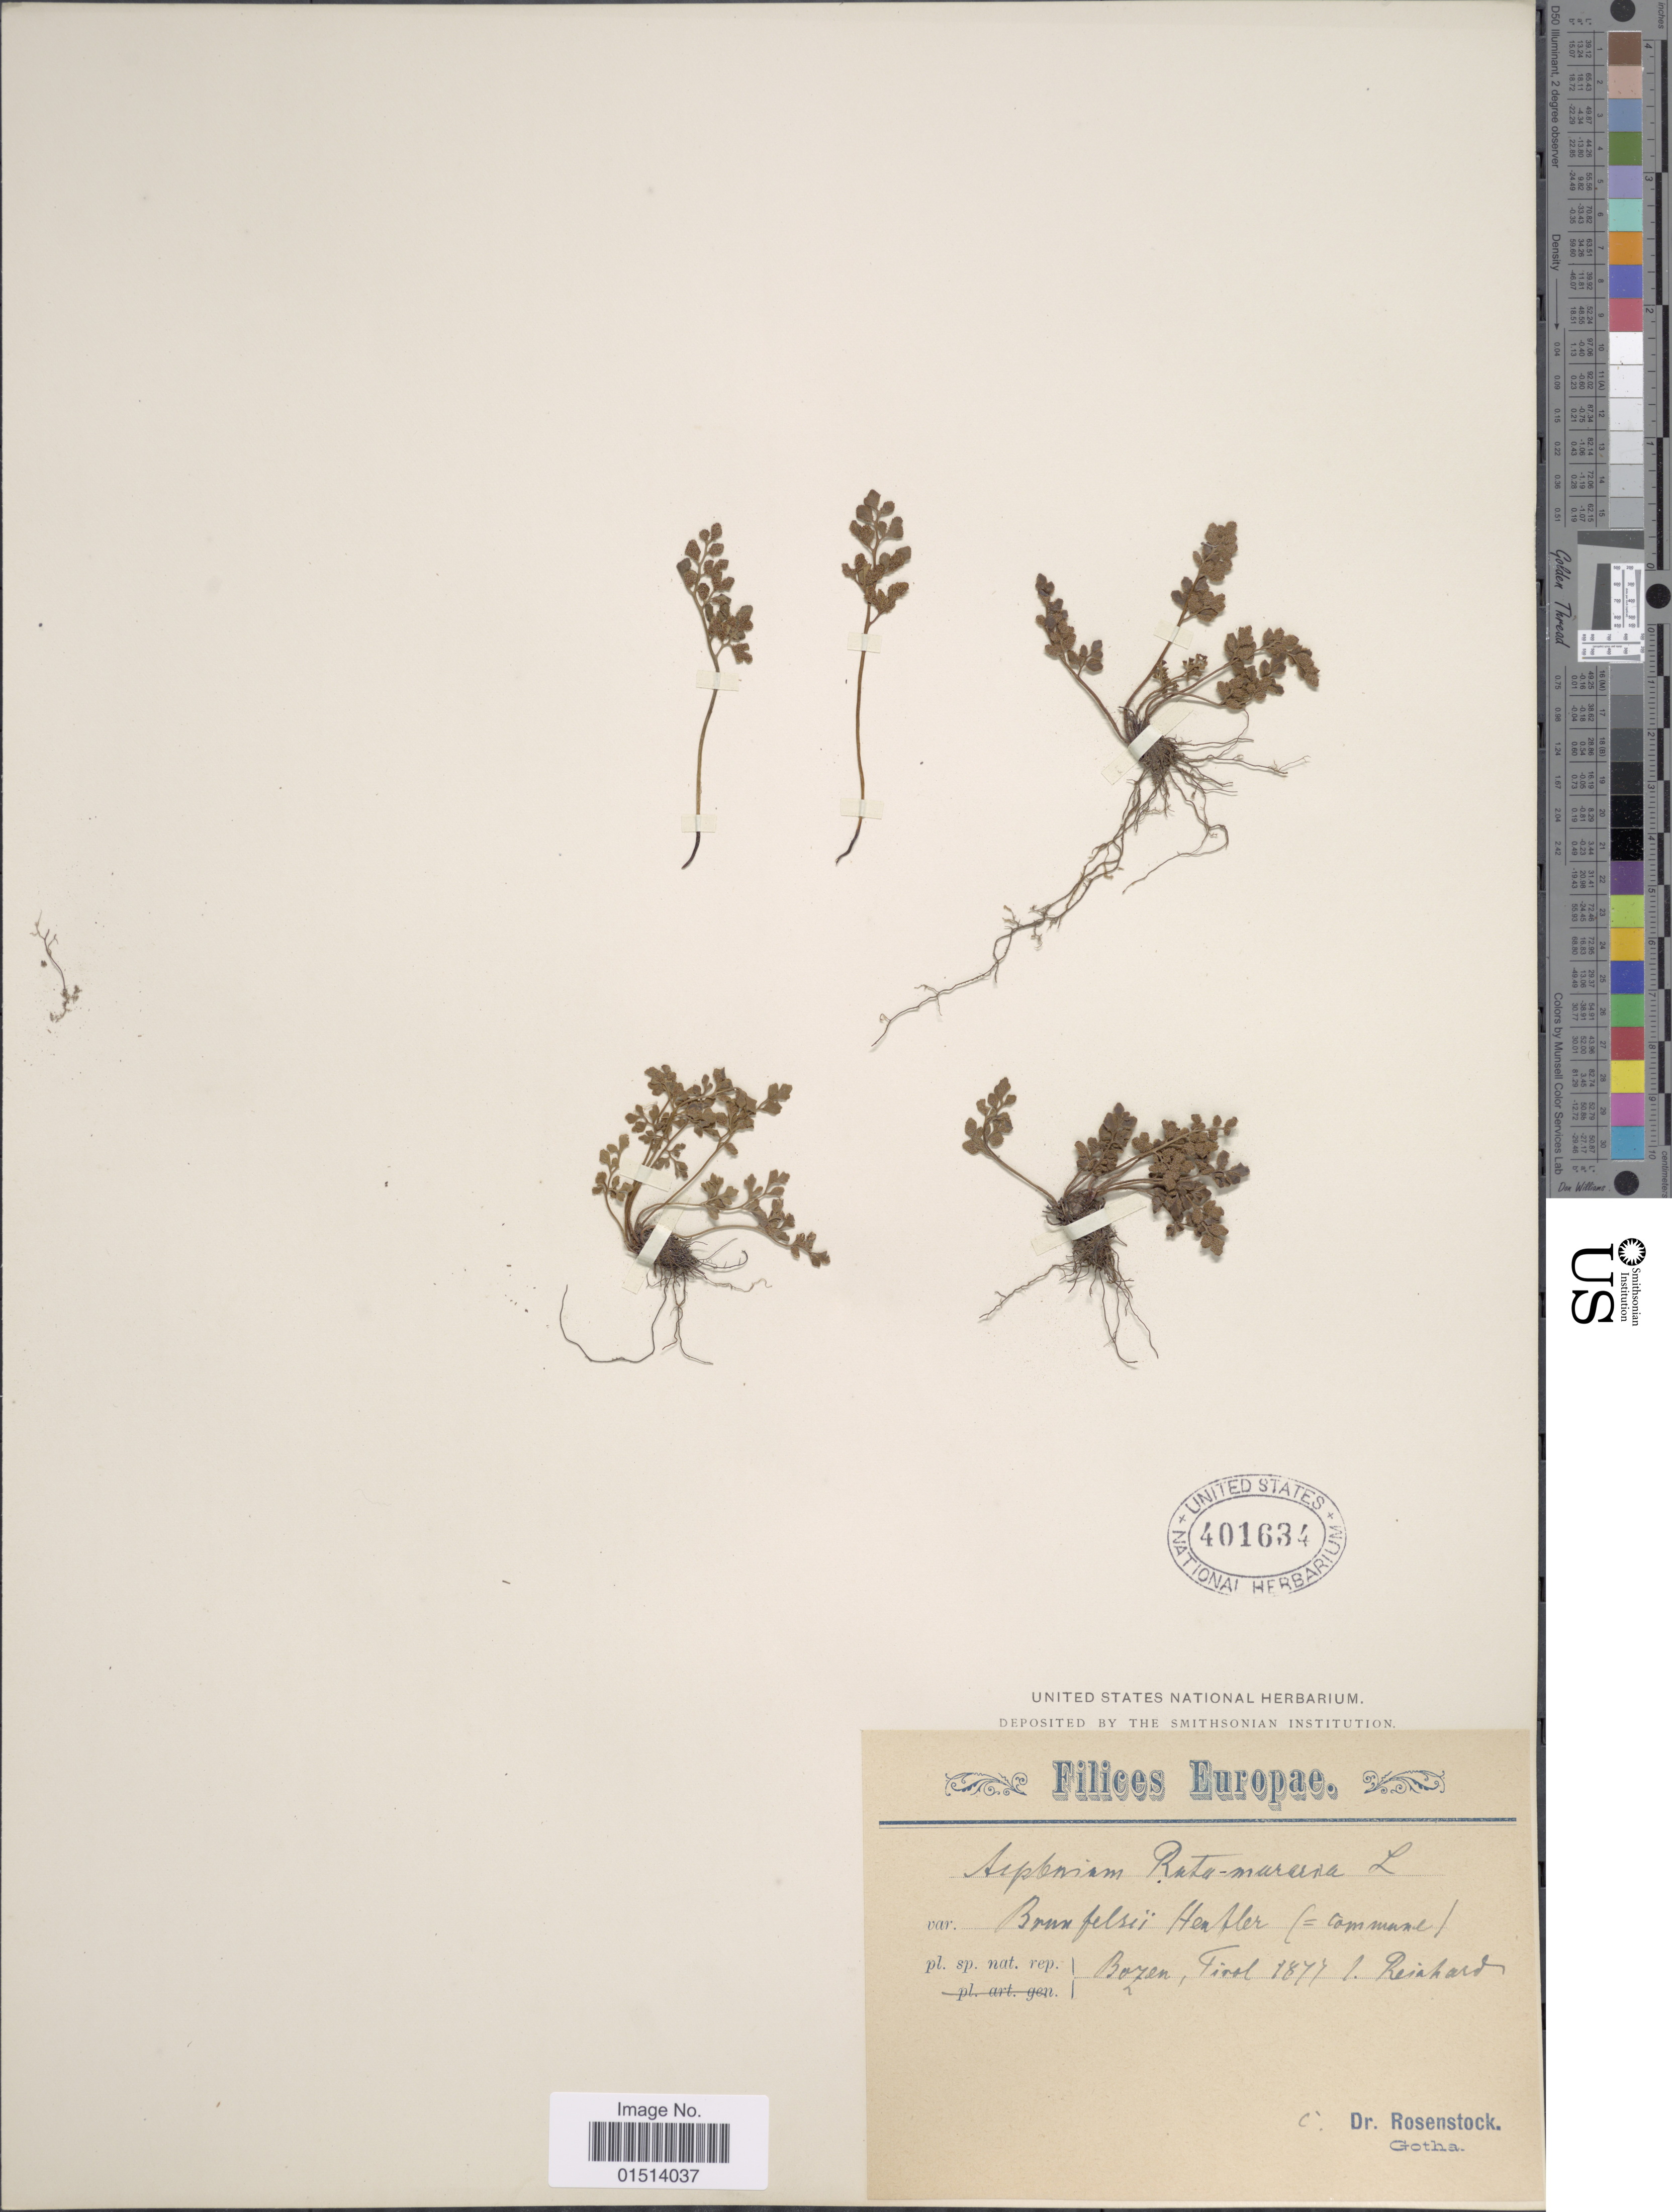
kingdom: Plantae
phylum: Tracheophyta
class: Polypodiopsida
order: Polypodiales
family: Aspleniaceae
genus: Asplenium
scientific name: Asplenium ruta-muraria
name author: L.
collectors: Reinhard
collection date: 1877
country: Italy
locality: Bozen, Tirol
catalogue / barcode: US 401634